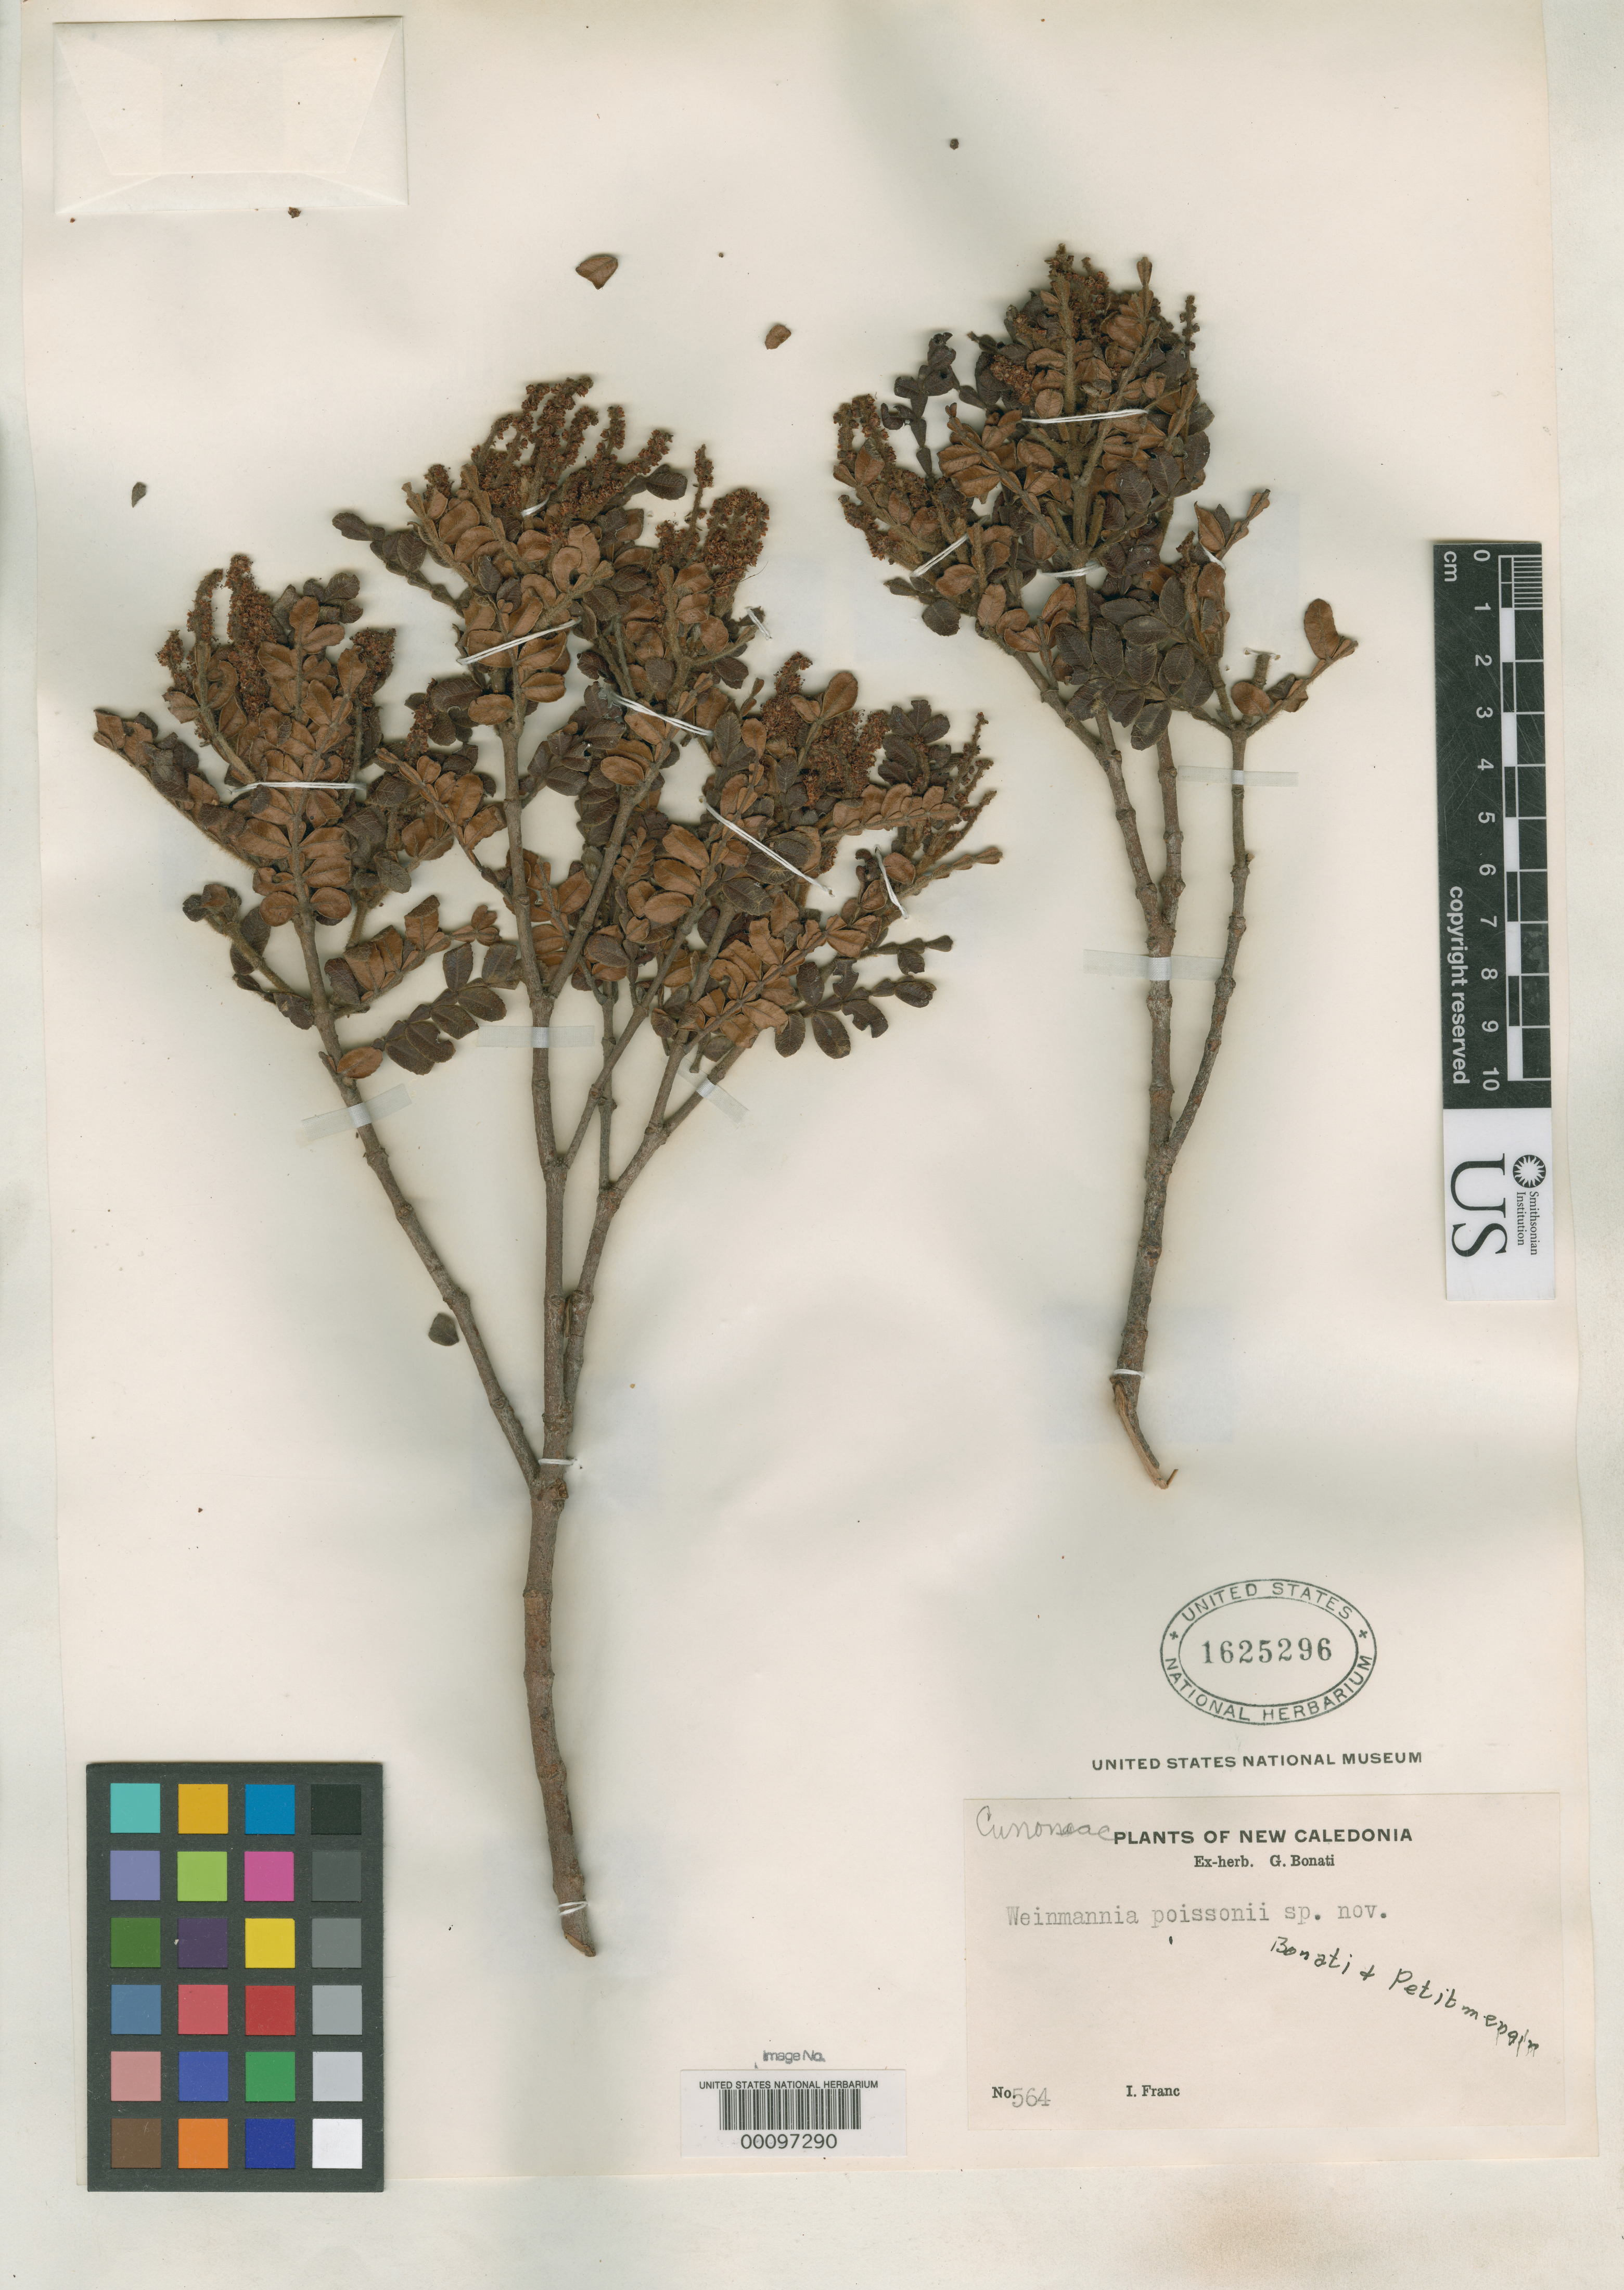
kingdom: Plantae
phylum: Tracheophyta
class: Magnoliopsida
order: Oxalidales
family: Cunoniaceae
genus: Weinmannia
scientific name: Weinmannia poissonii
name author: Bonati & Petitm.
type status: Isotype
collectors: I. Franc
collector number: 564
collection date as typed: Oct 1906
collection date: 1906-10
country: New Caledonia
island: New Caledonia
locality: Foret du Mont Dzumac.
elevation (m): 900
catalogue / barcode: US 1625296